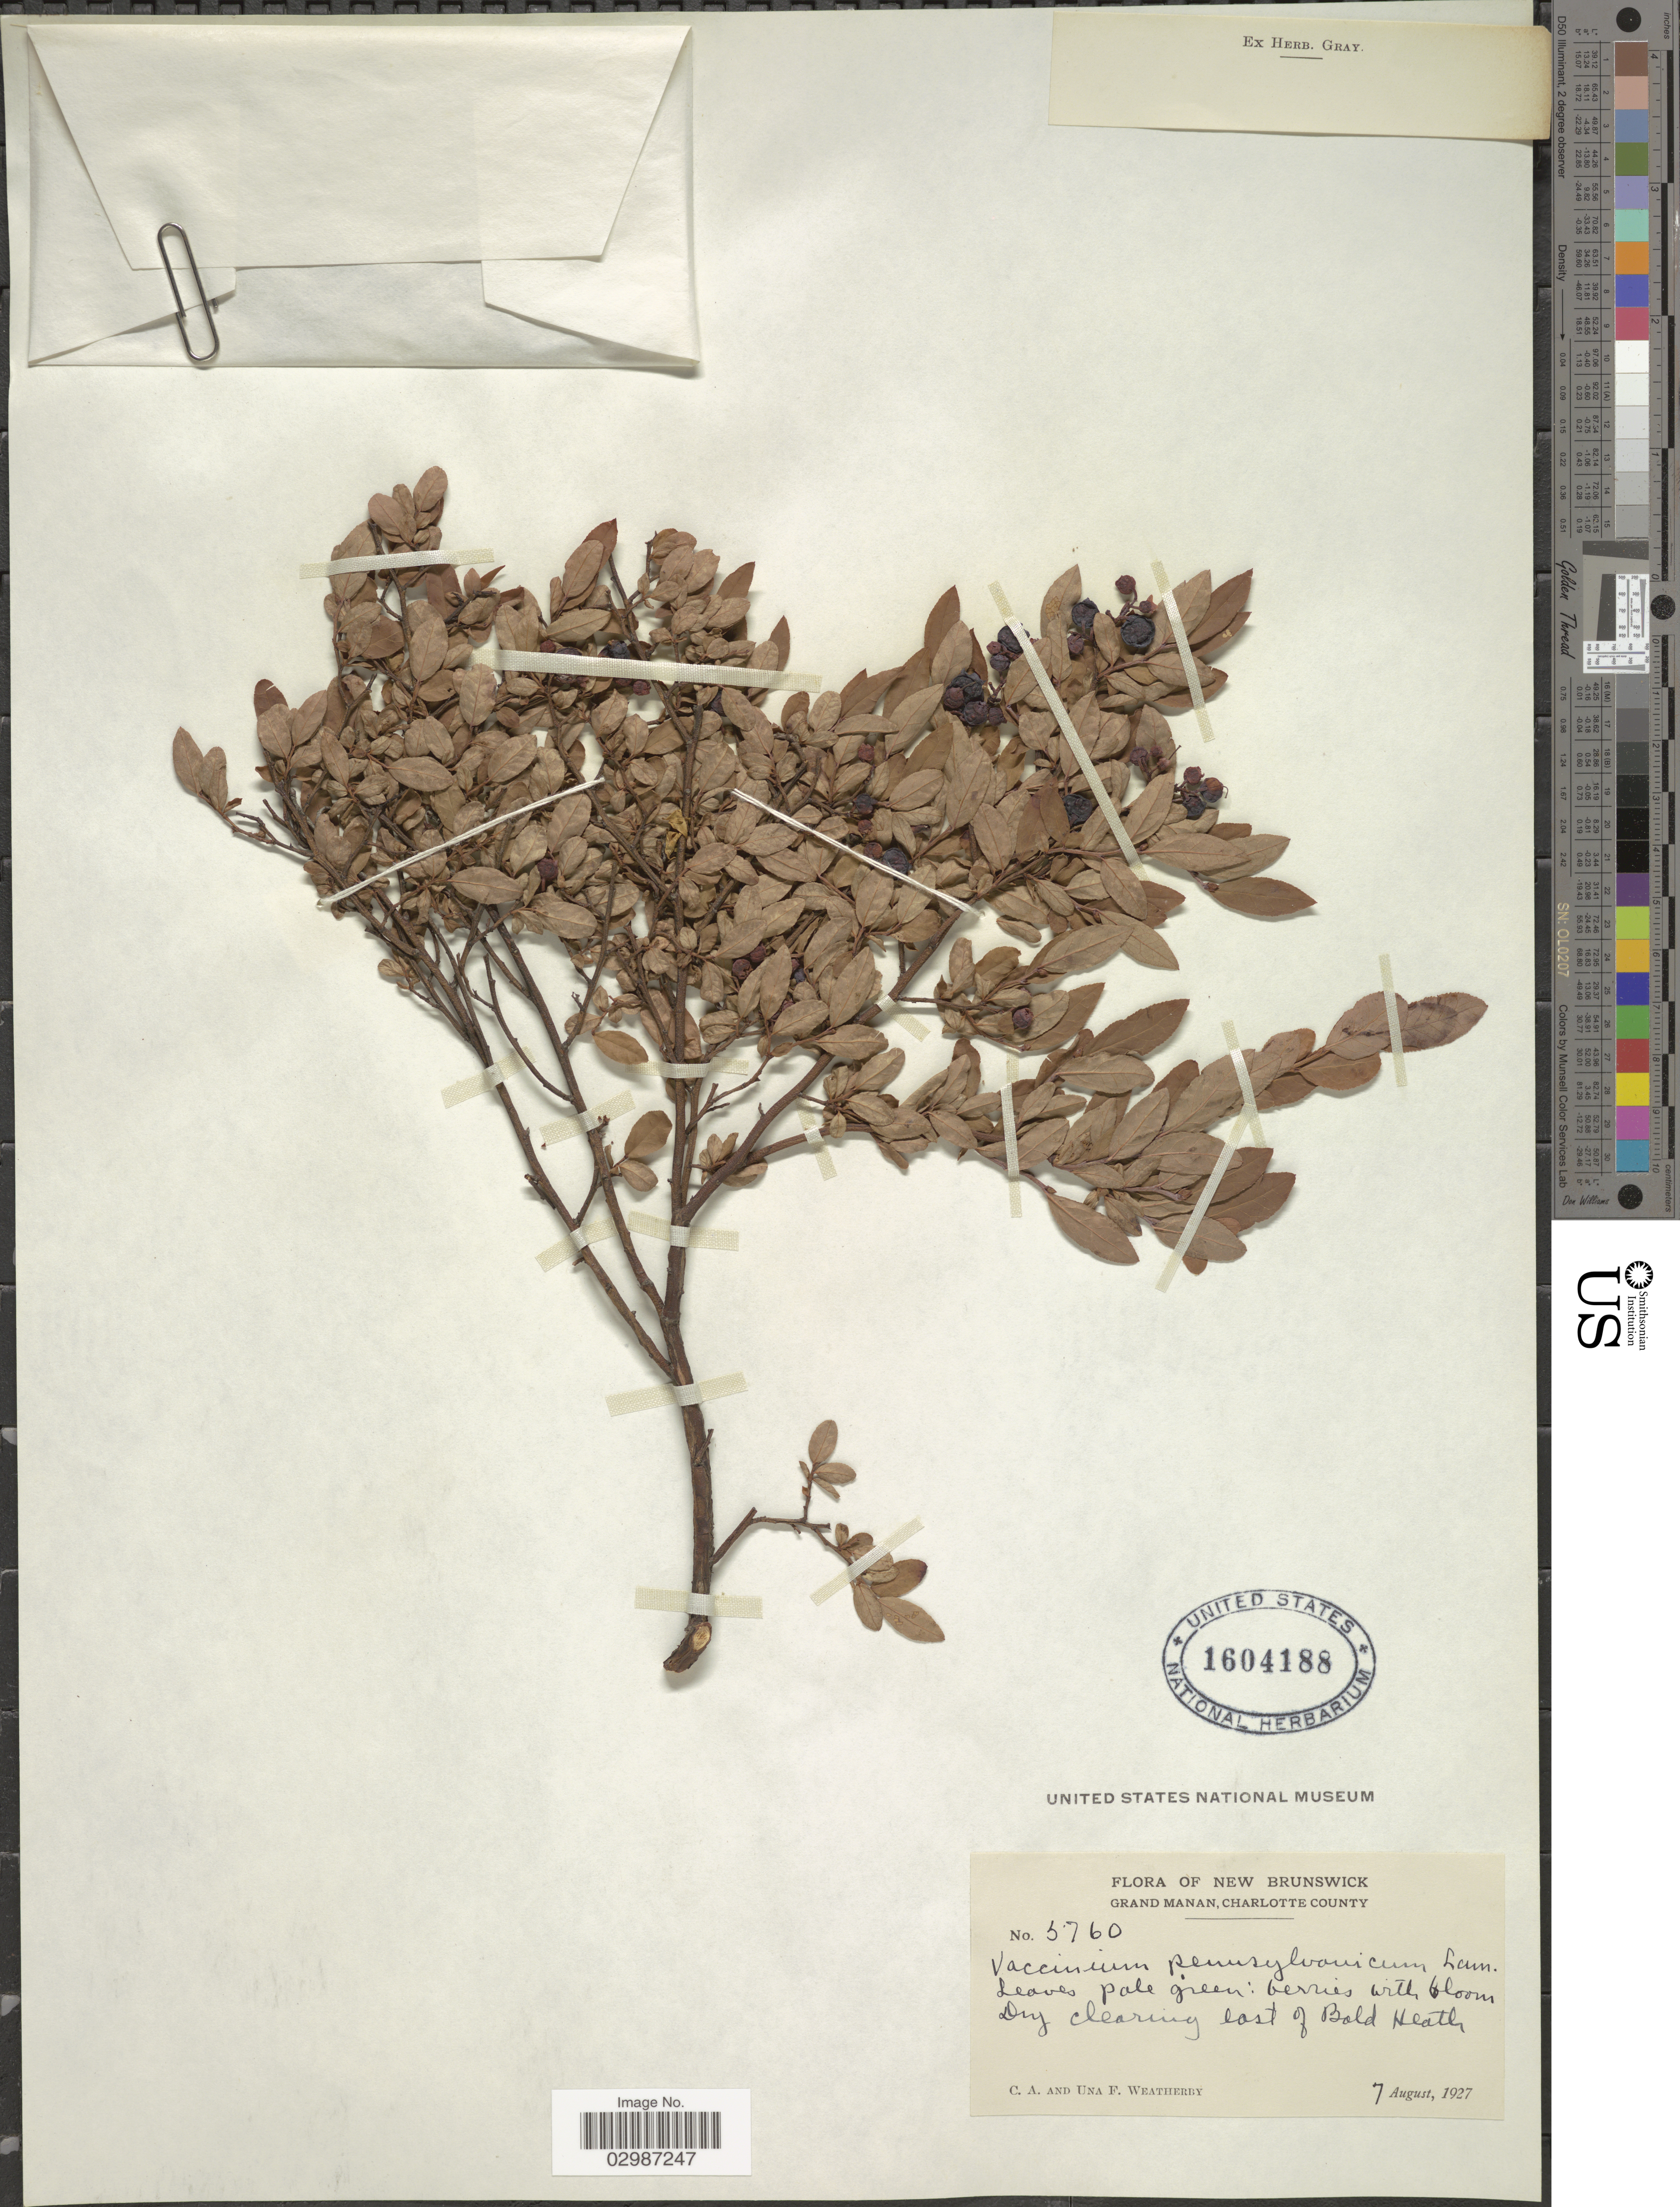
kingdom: Plantae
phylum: Tracheophyta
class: Magnoliopsida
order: Ericales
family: Ericaceae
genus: Vaccinium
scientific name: Vaccinium angustifolium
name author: Aiton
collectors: C. A. Weatherby & U. Weatherby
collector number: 5760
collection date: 1927-08-07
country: Canada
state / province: New Brunswick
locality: Grand Manan, Charlotte County, Dry clearing east of Bold Heath.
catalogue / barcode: US 1604188